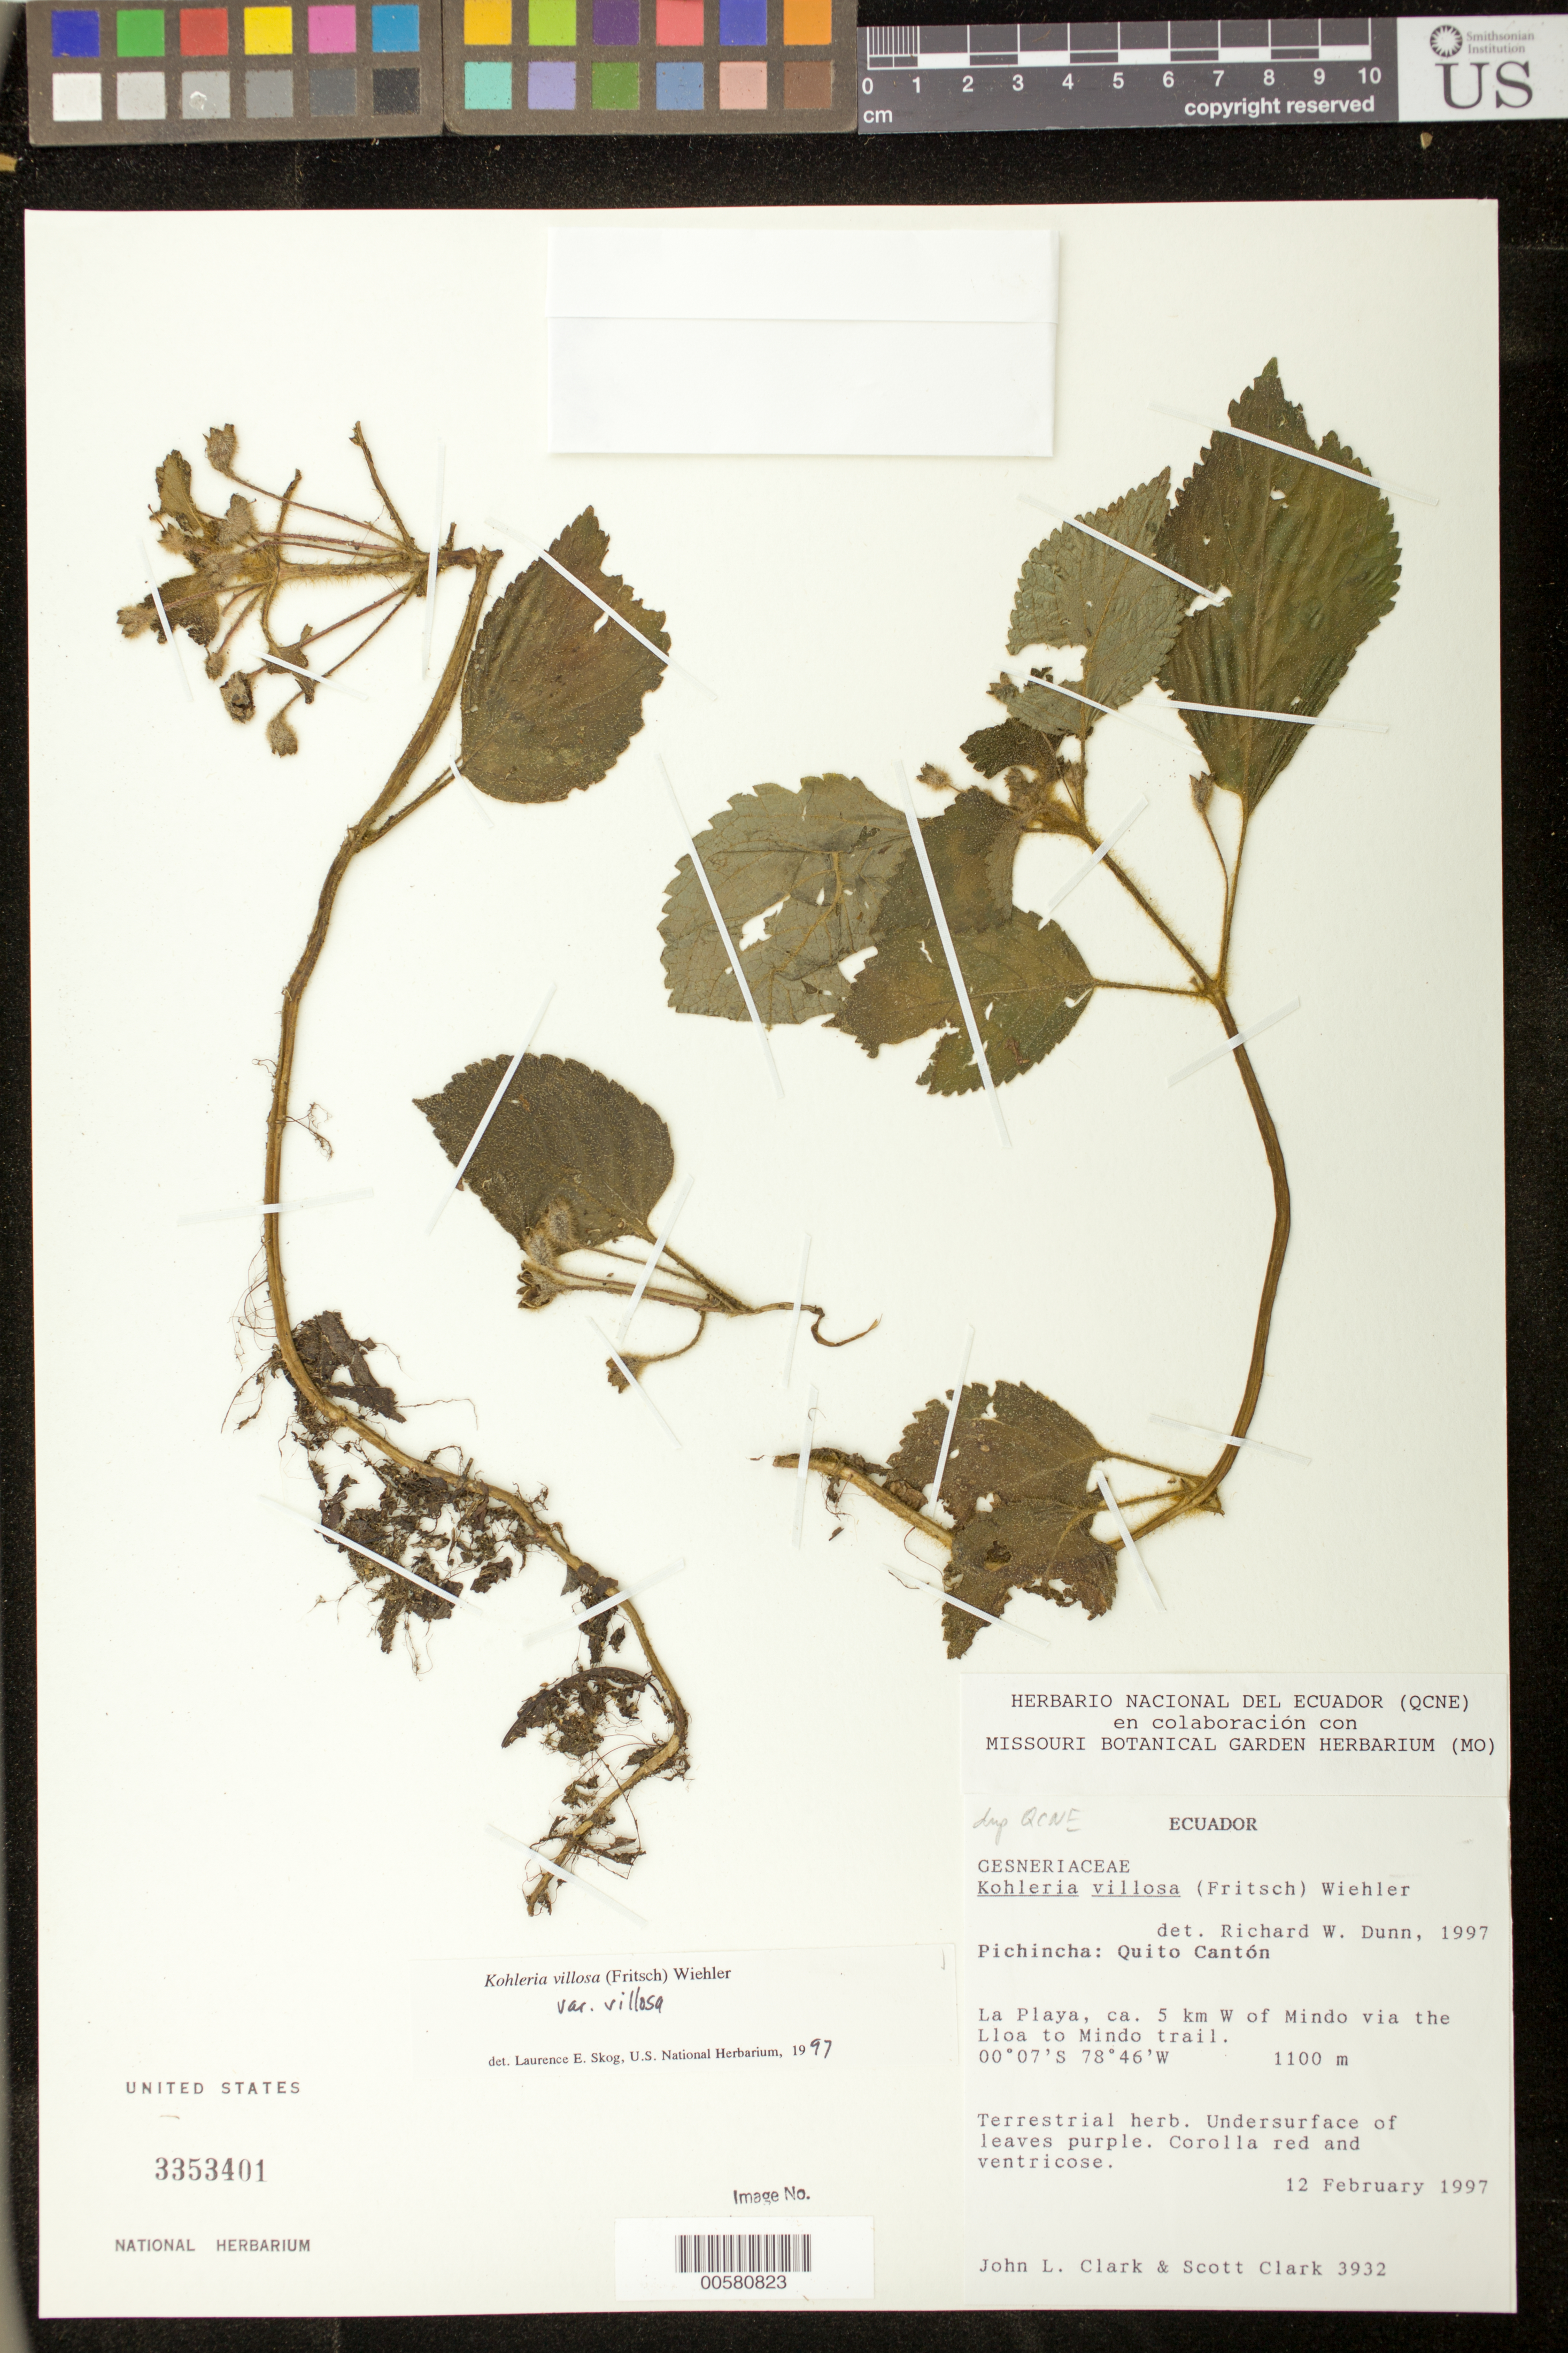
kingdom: Plantae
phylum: Tracheophyta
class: Magnoliopsida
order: Lamiales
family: Gesneriaceae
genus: Kohleria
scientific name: Kohleria villosa var. villosa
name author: (Fritsch) Wiehler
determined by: Skog, Laurence E.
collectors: J. L. Clark & S. Clark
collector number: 3932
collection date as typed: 12 Feb 1997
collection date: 1997-02-12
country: Ecuador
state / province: Pichincha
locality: Quito Cantón. La Playa, ca. 5 km W of Mindo via the Lloa to Mindo trail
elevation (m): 1100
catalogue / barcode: US 3353401